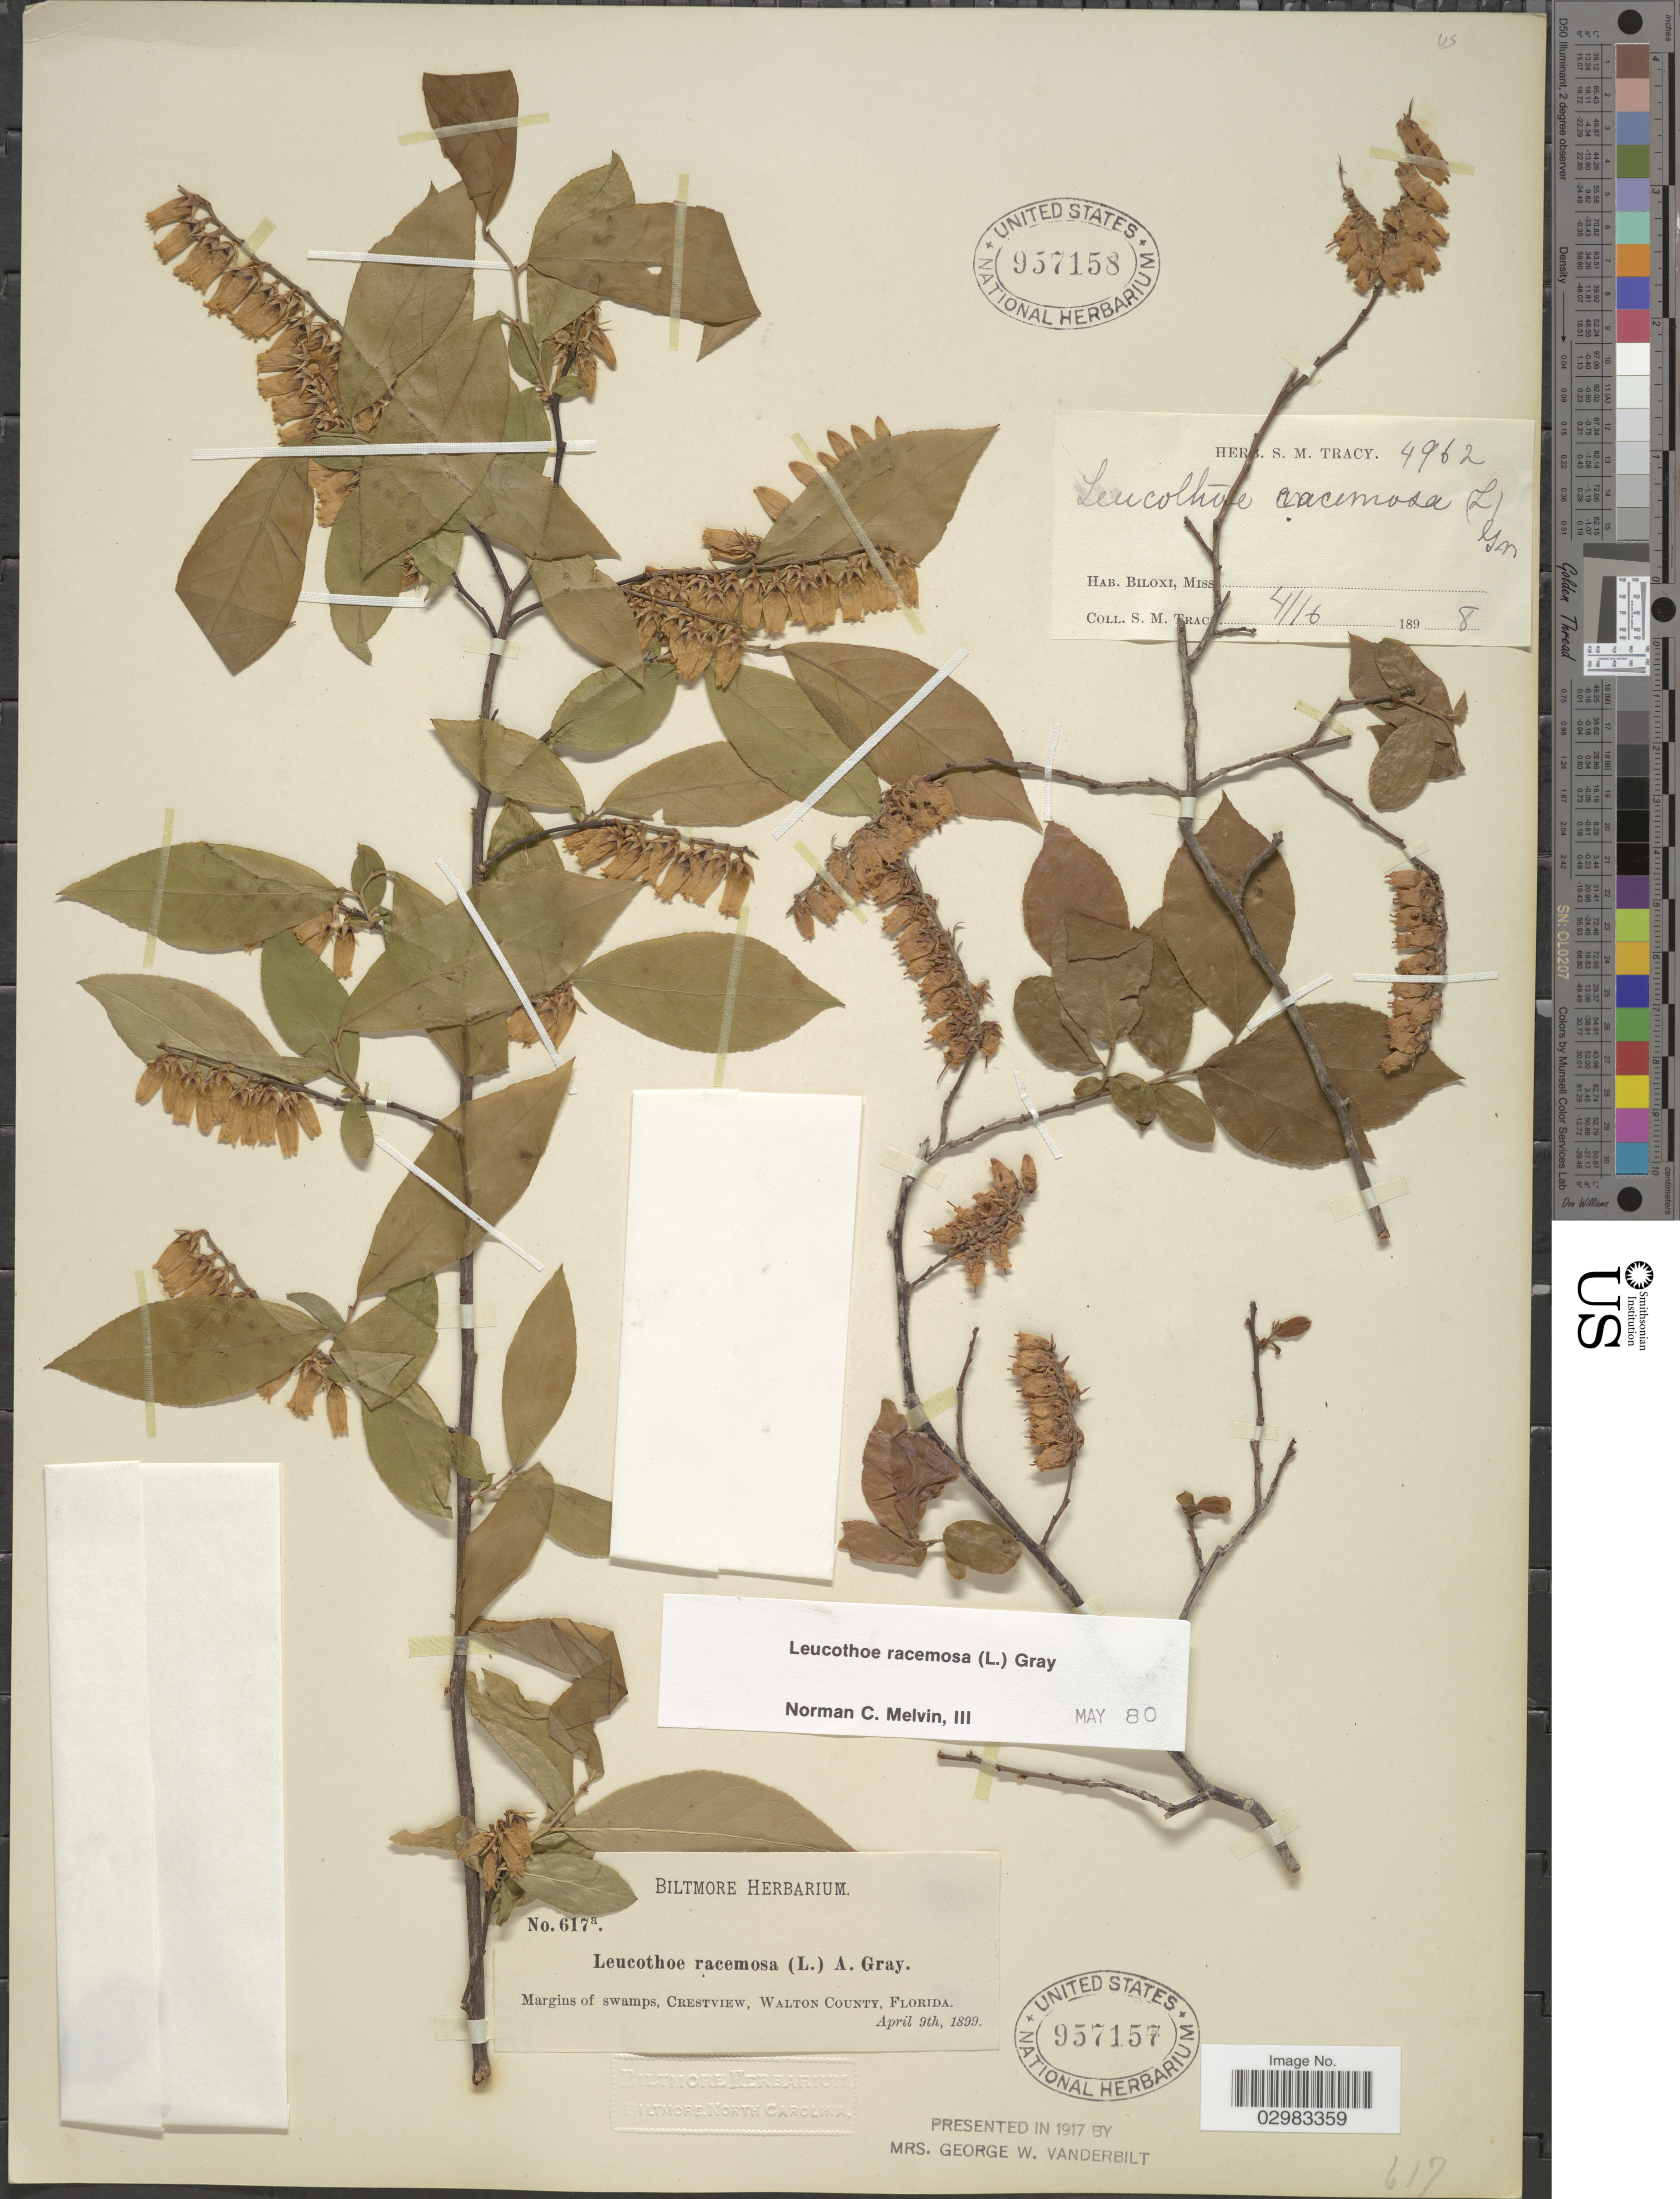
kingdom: Plantae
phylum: Tracheophyta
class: Magnoliopsida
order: Ericales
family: Ericaceae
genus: Leucothoe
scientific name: Leucothoë racemosa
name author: (L.) A. Gray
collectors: ex herb. Biltmore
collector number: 617a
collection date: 1899-04-09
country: United States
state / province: Florida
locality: Margins of swamps, Crestview, Walton County.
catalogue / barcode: US 957157